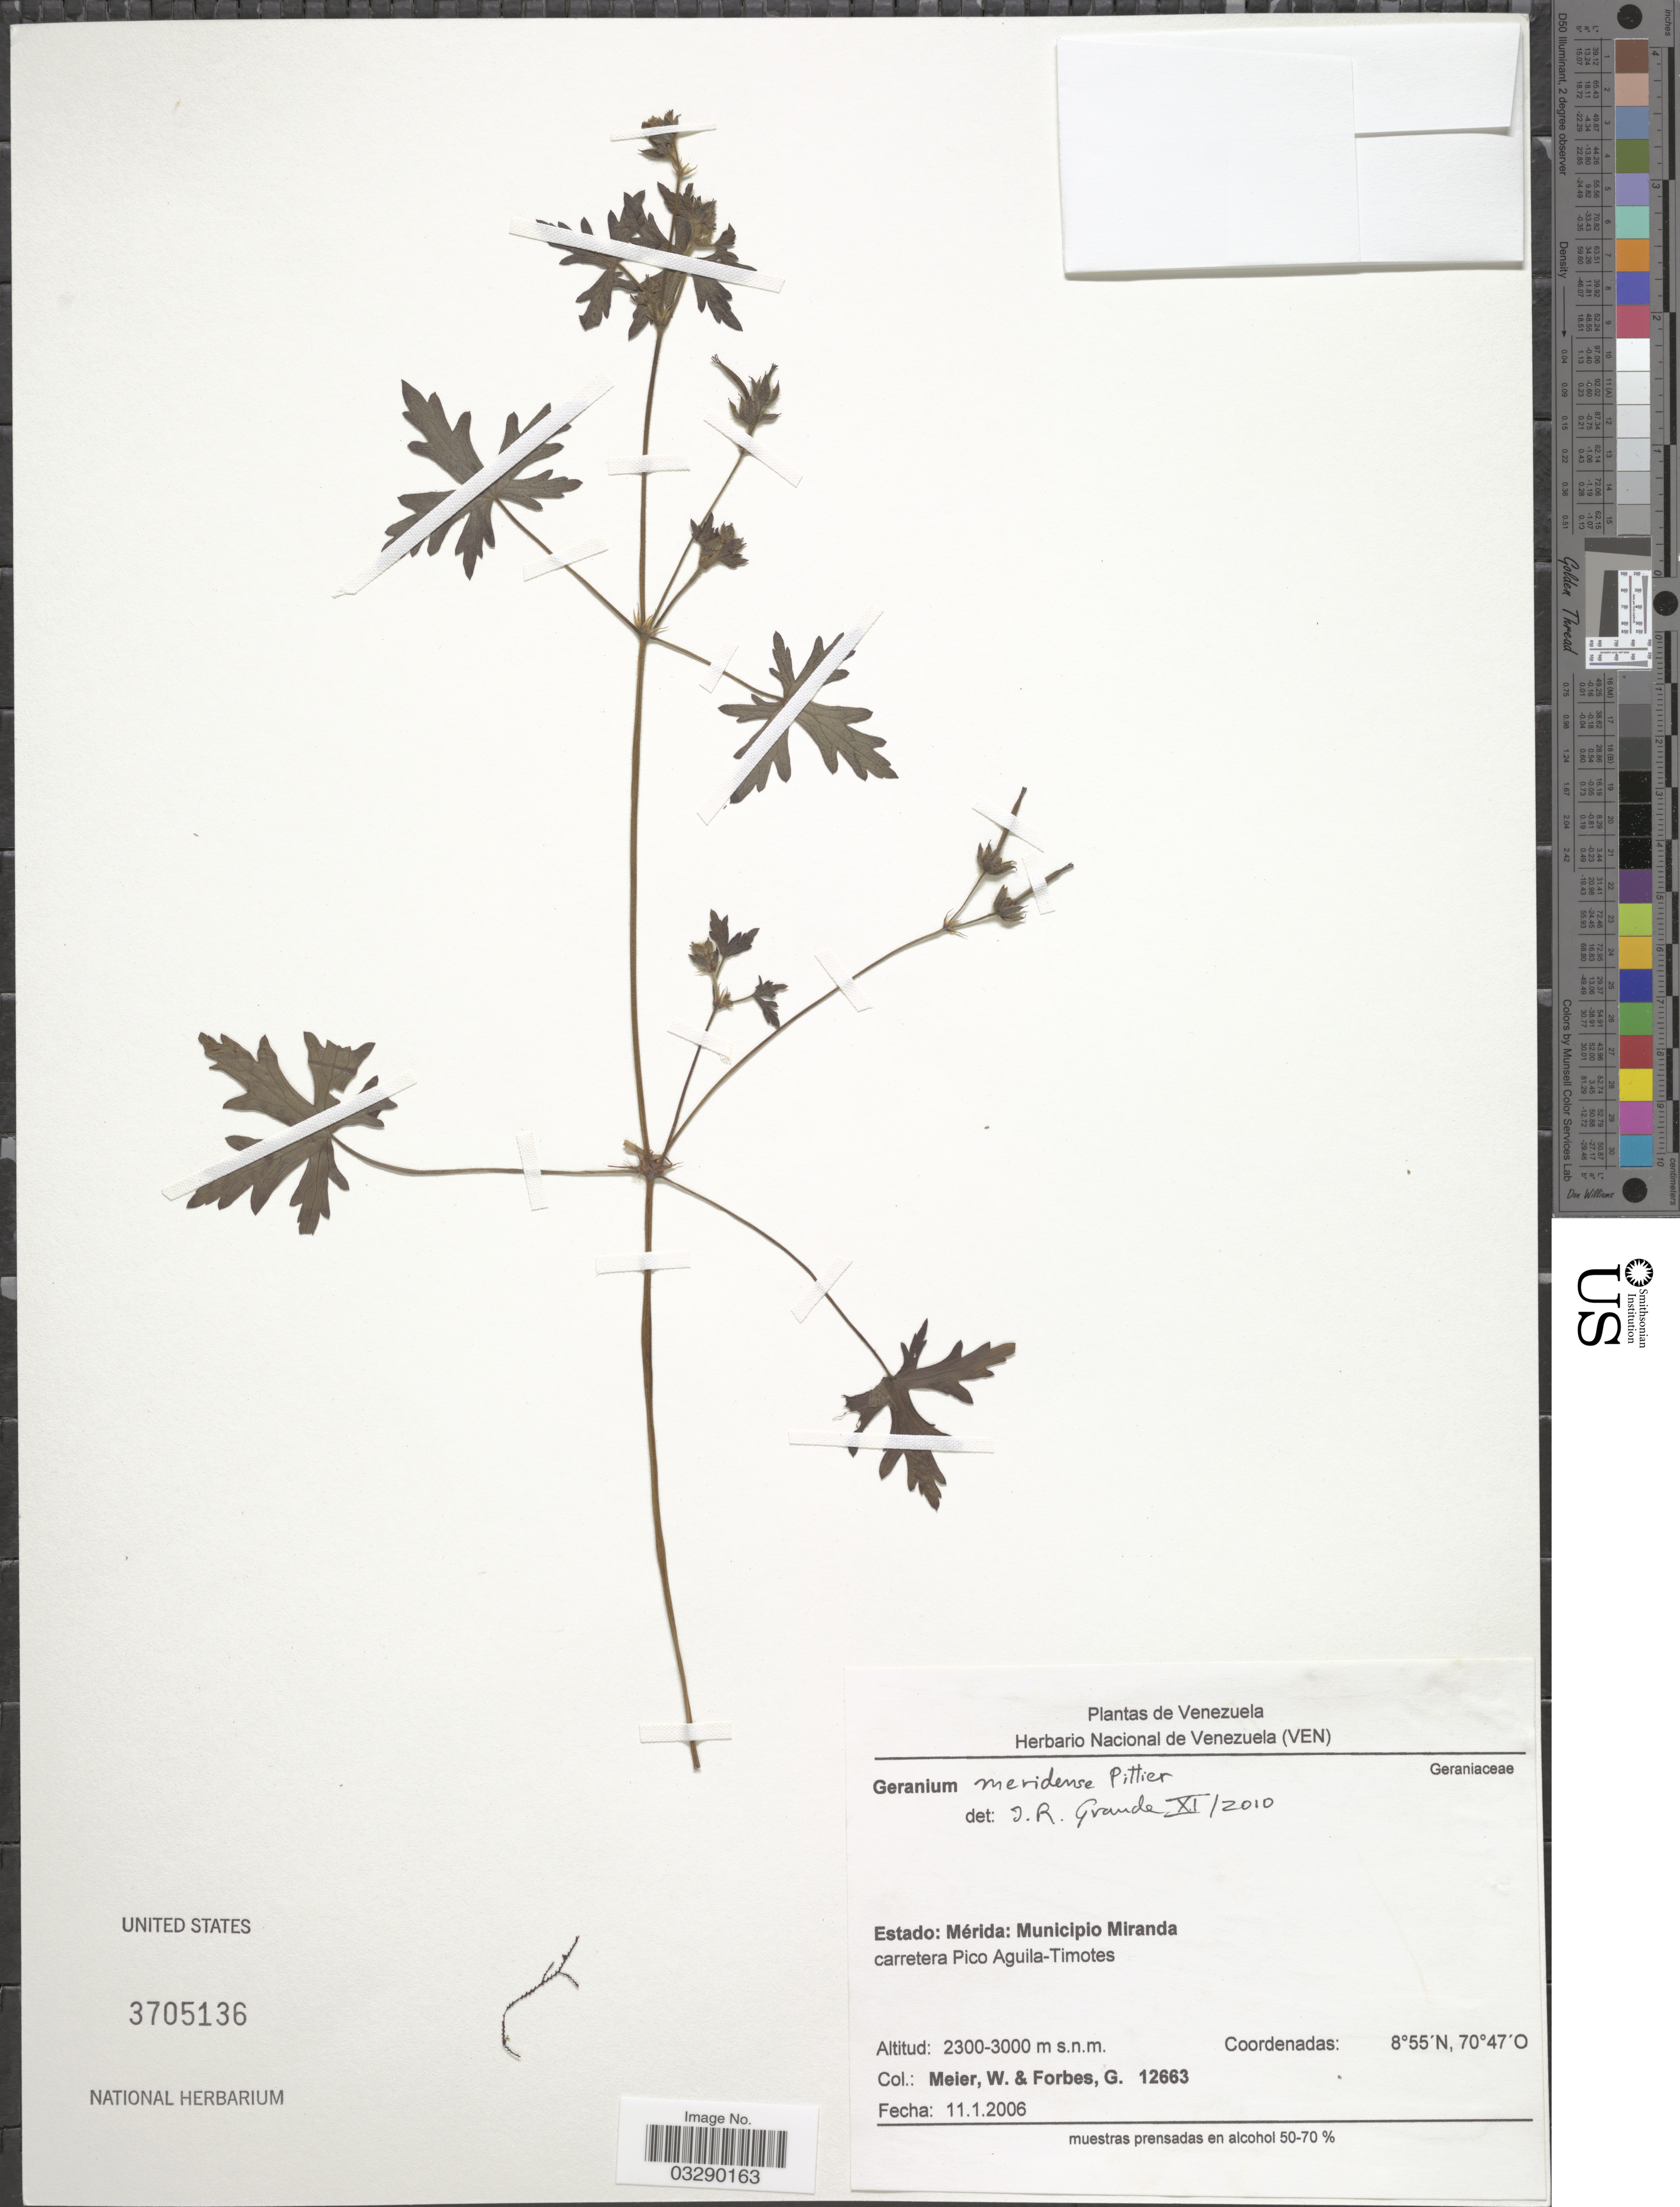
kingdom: Plantae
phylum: Tracheophyta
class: Magnoliopsida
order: Geraniales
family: Geraniaceae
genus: Geranium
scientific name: Geranium meridense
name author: Pittier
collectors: W. Meier & G. Forbes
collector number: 12663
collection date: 2006-01-11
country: Venezuela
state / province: Mérida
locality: Municipio Miranda. Carretera Pico Aguila-Timotes.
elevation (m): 2300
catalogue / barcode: US 3705136